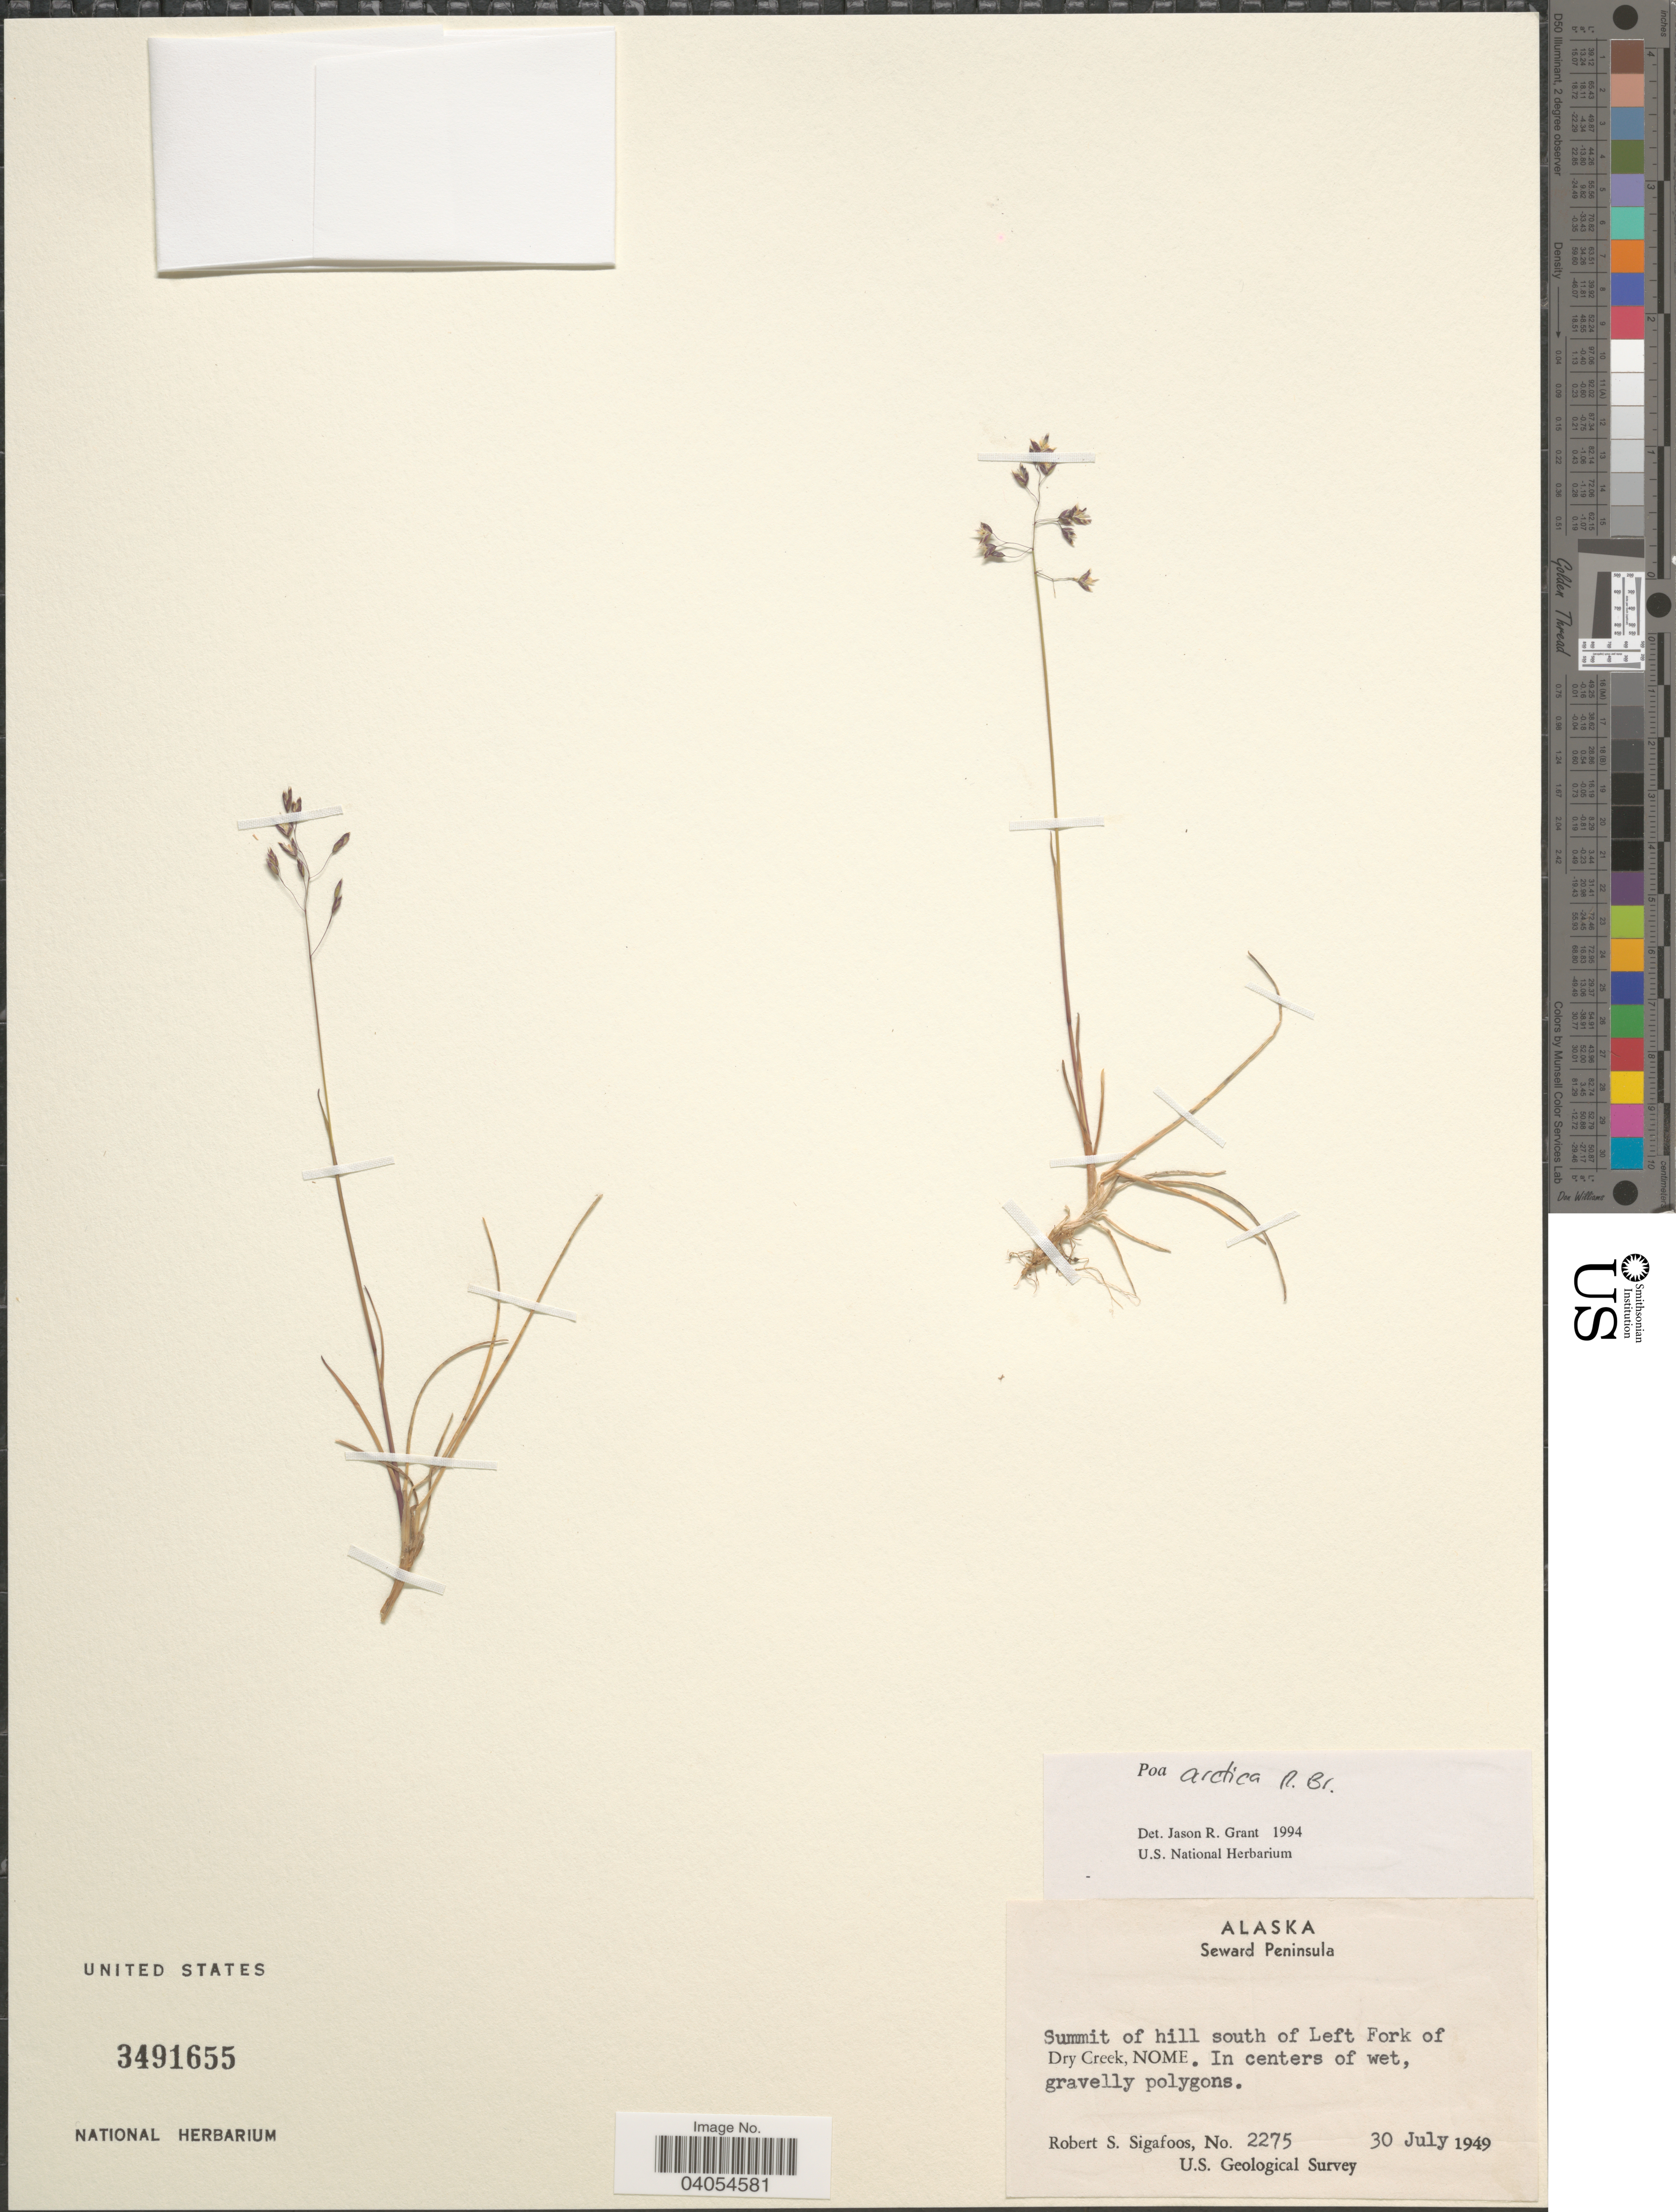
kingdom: Plantae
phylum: Tracheophyta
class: Liliopsida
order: Poales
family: Poaceae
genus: Poa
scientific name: Poa arctica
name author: R. Br.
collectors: R. Sigafoos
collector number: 2275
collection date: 1949-07-30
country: United States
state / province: Alaska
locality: Seward Peninsula. Summit of hill south of Left Fork of Dry Creek, Nome. In centers of wet, gravelly polygons.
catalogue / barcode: US 3491655